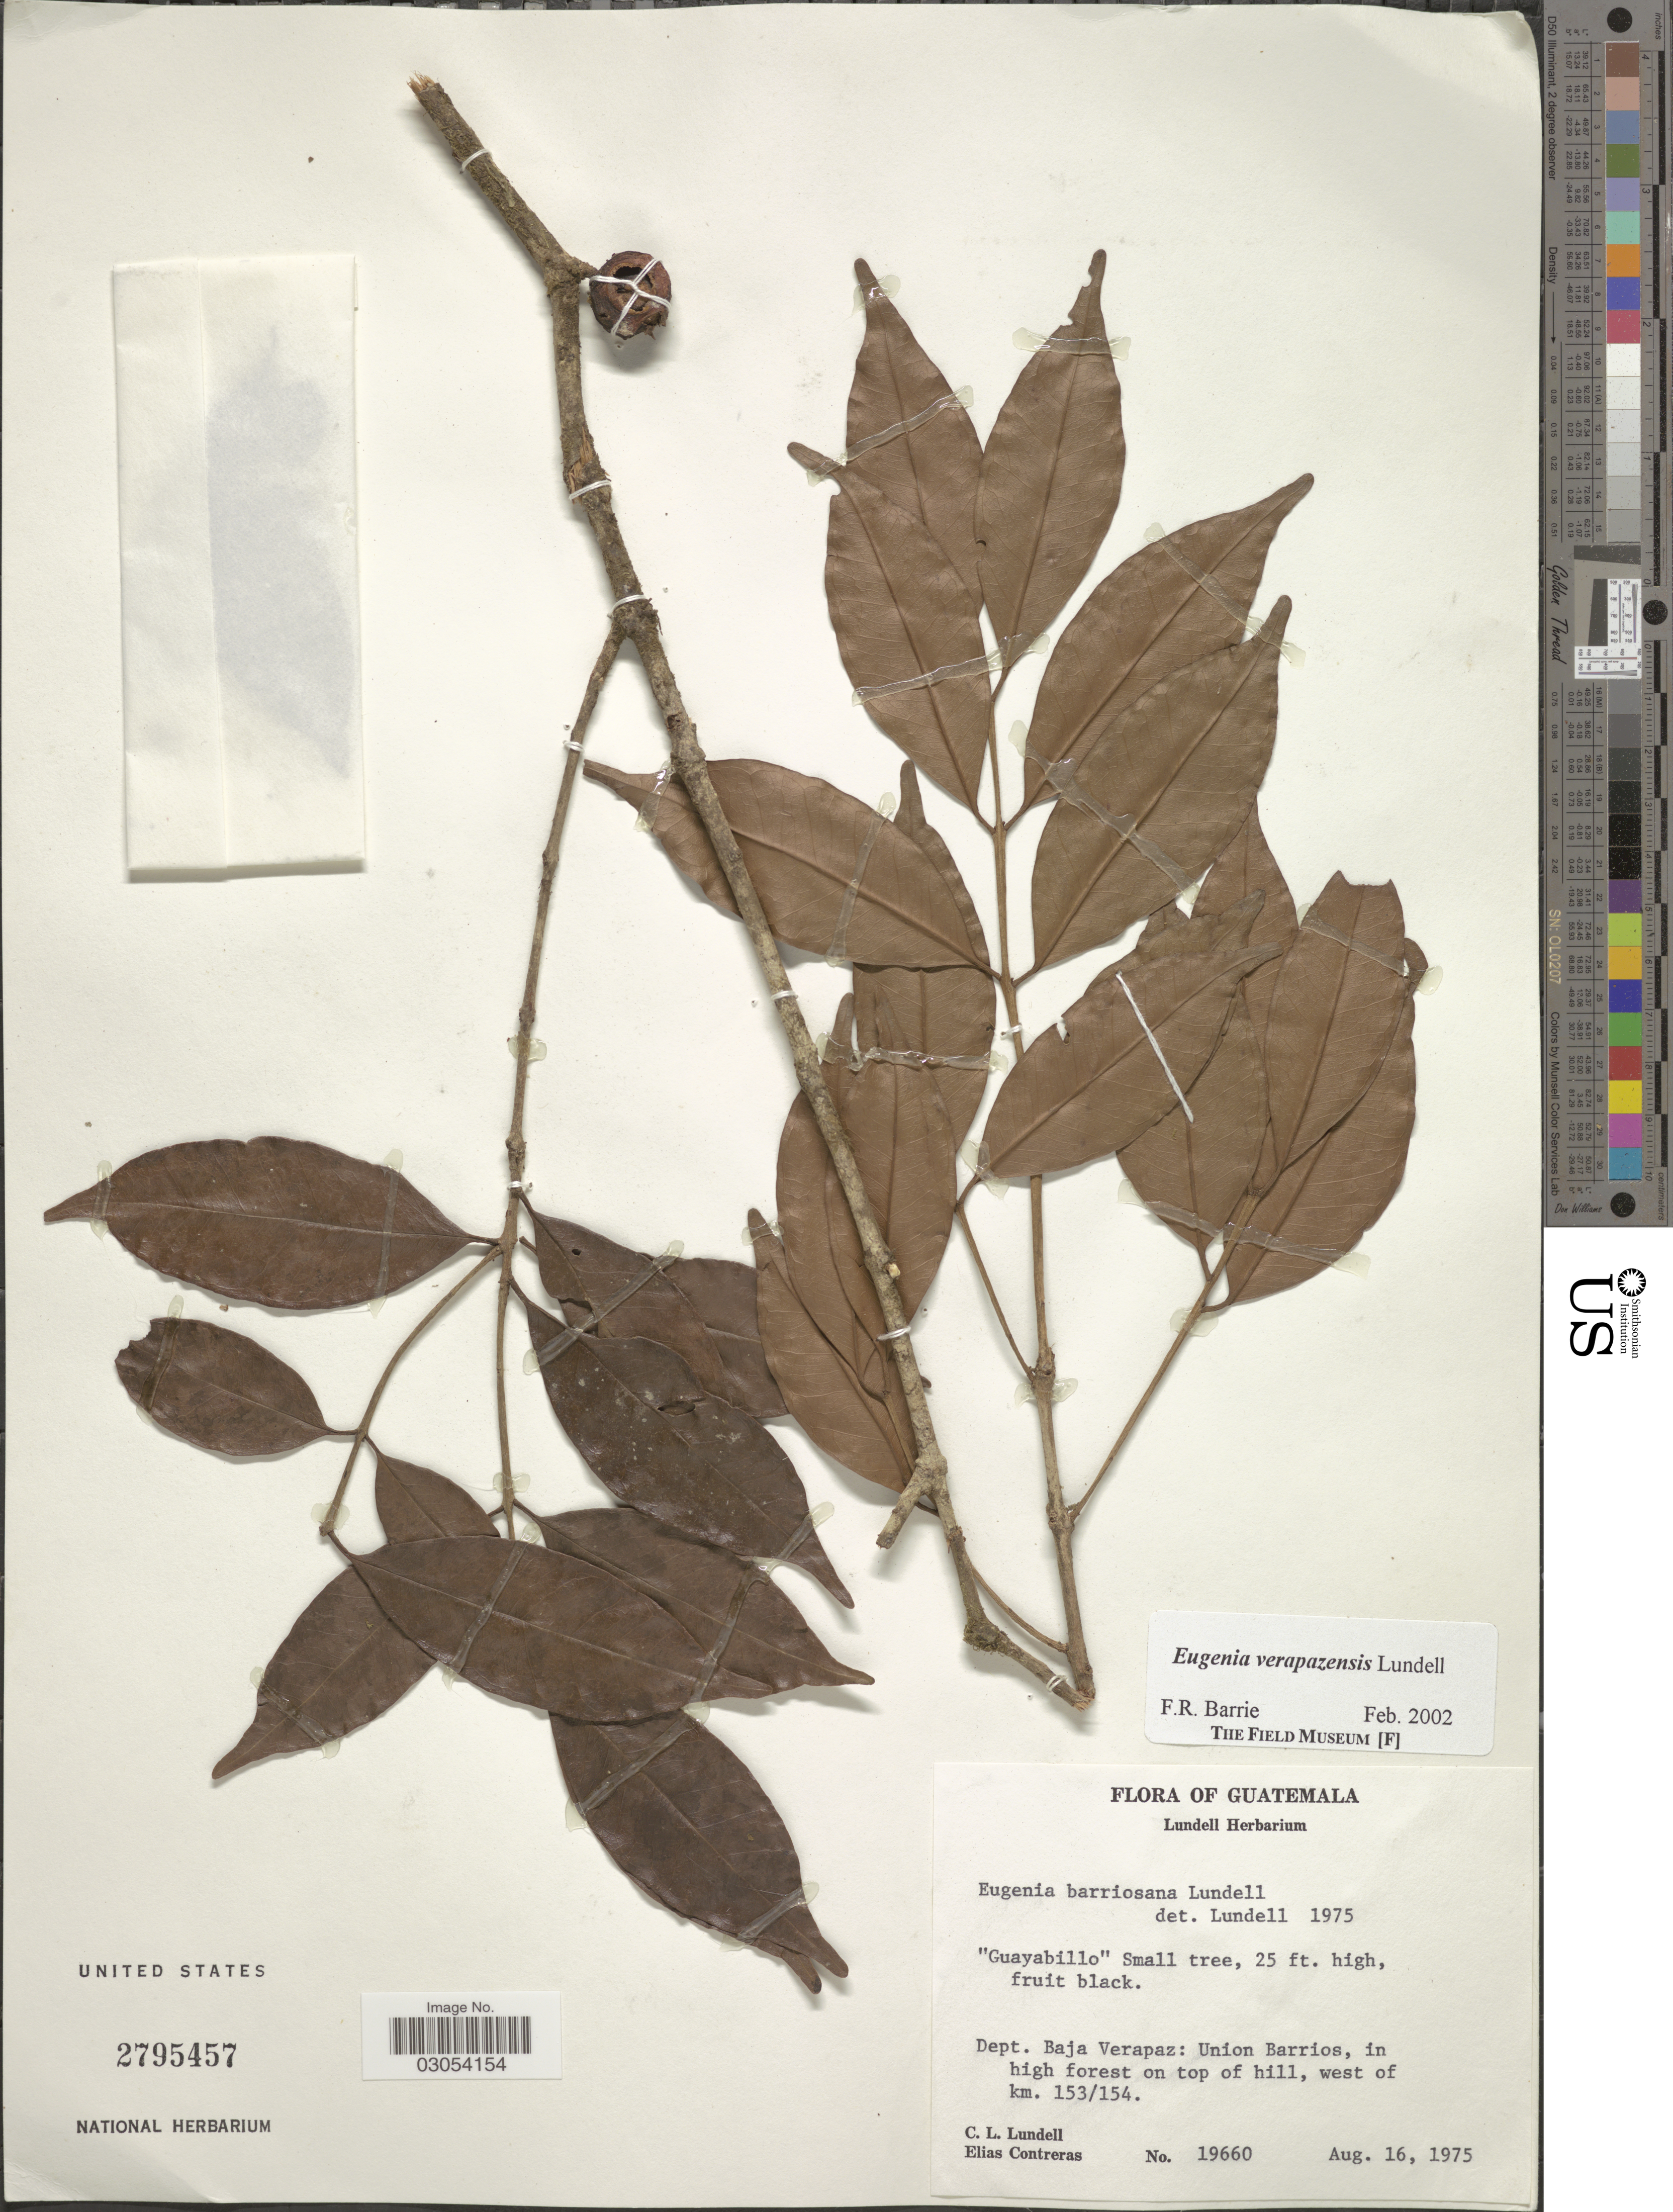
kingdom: Plantae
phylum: Tracheophyta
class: Magnoliopsida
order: Myrtales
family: Myrtaceae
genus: Eugenia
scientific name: Eugenia verapazensis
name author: Lundell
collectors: C. L. Lundell & E. Contreras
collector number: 19660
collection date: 1975-08-16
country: Guatemala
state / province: Baja Verapaz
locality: Dept. Baja Verapaz: Union Barrios, in high forest on top of hill, west of km. 153/154.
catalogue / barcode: US 2795457